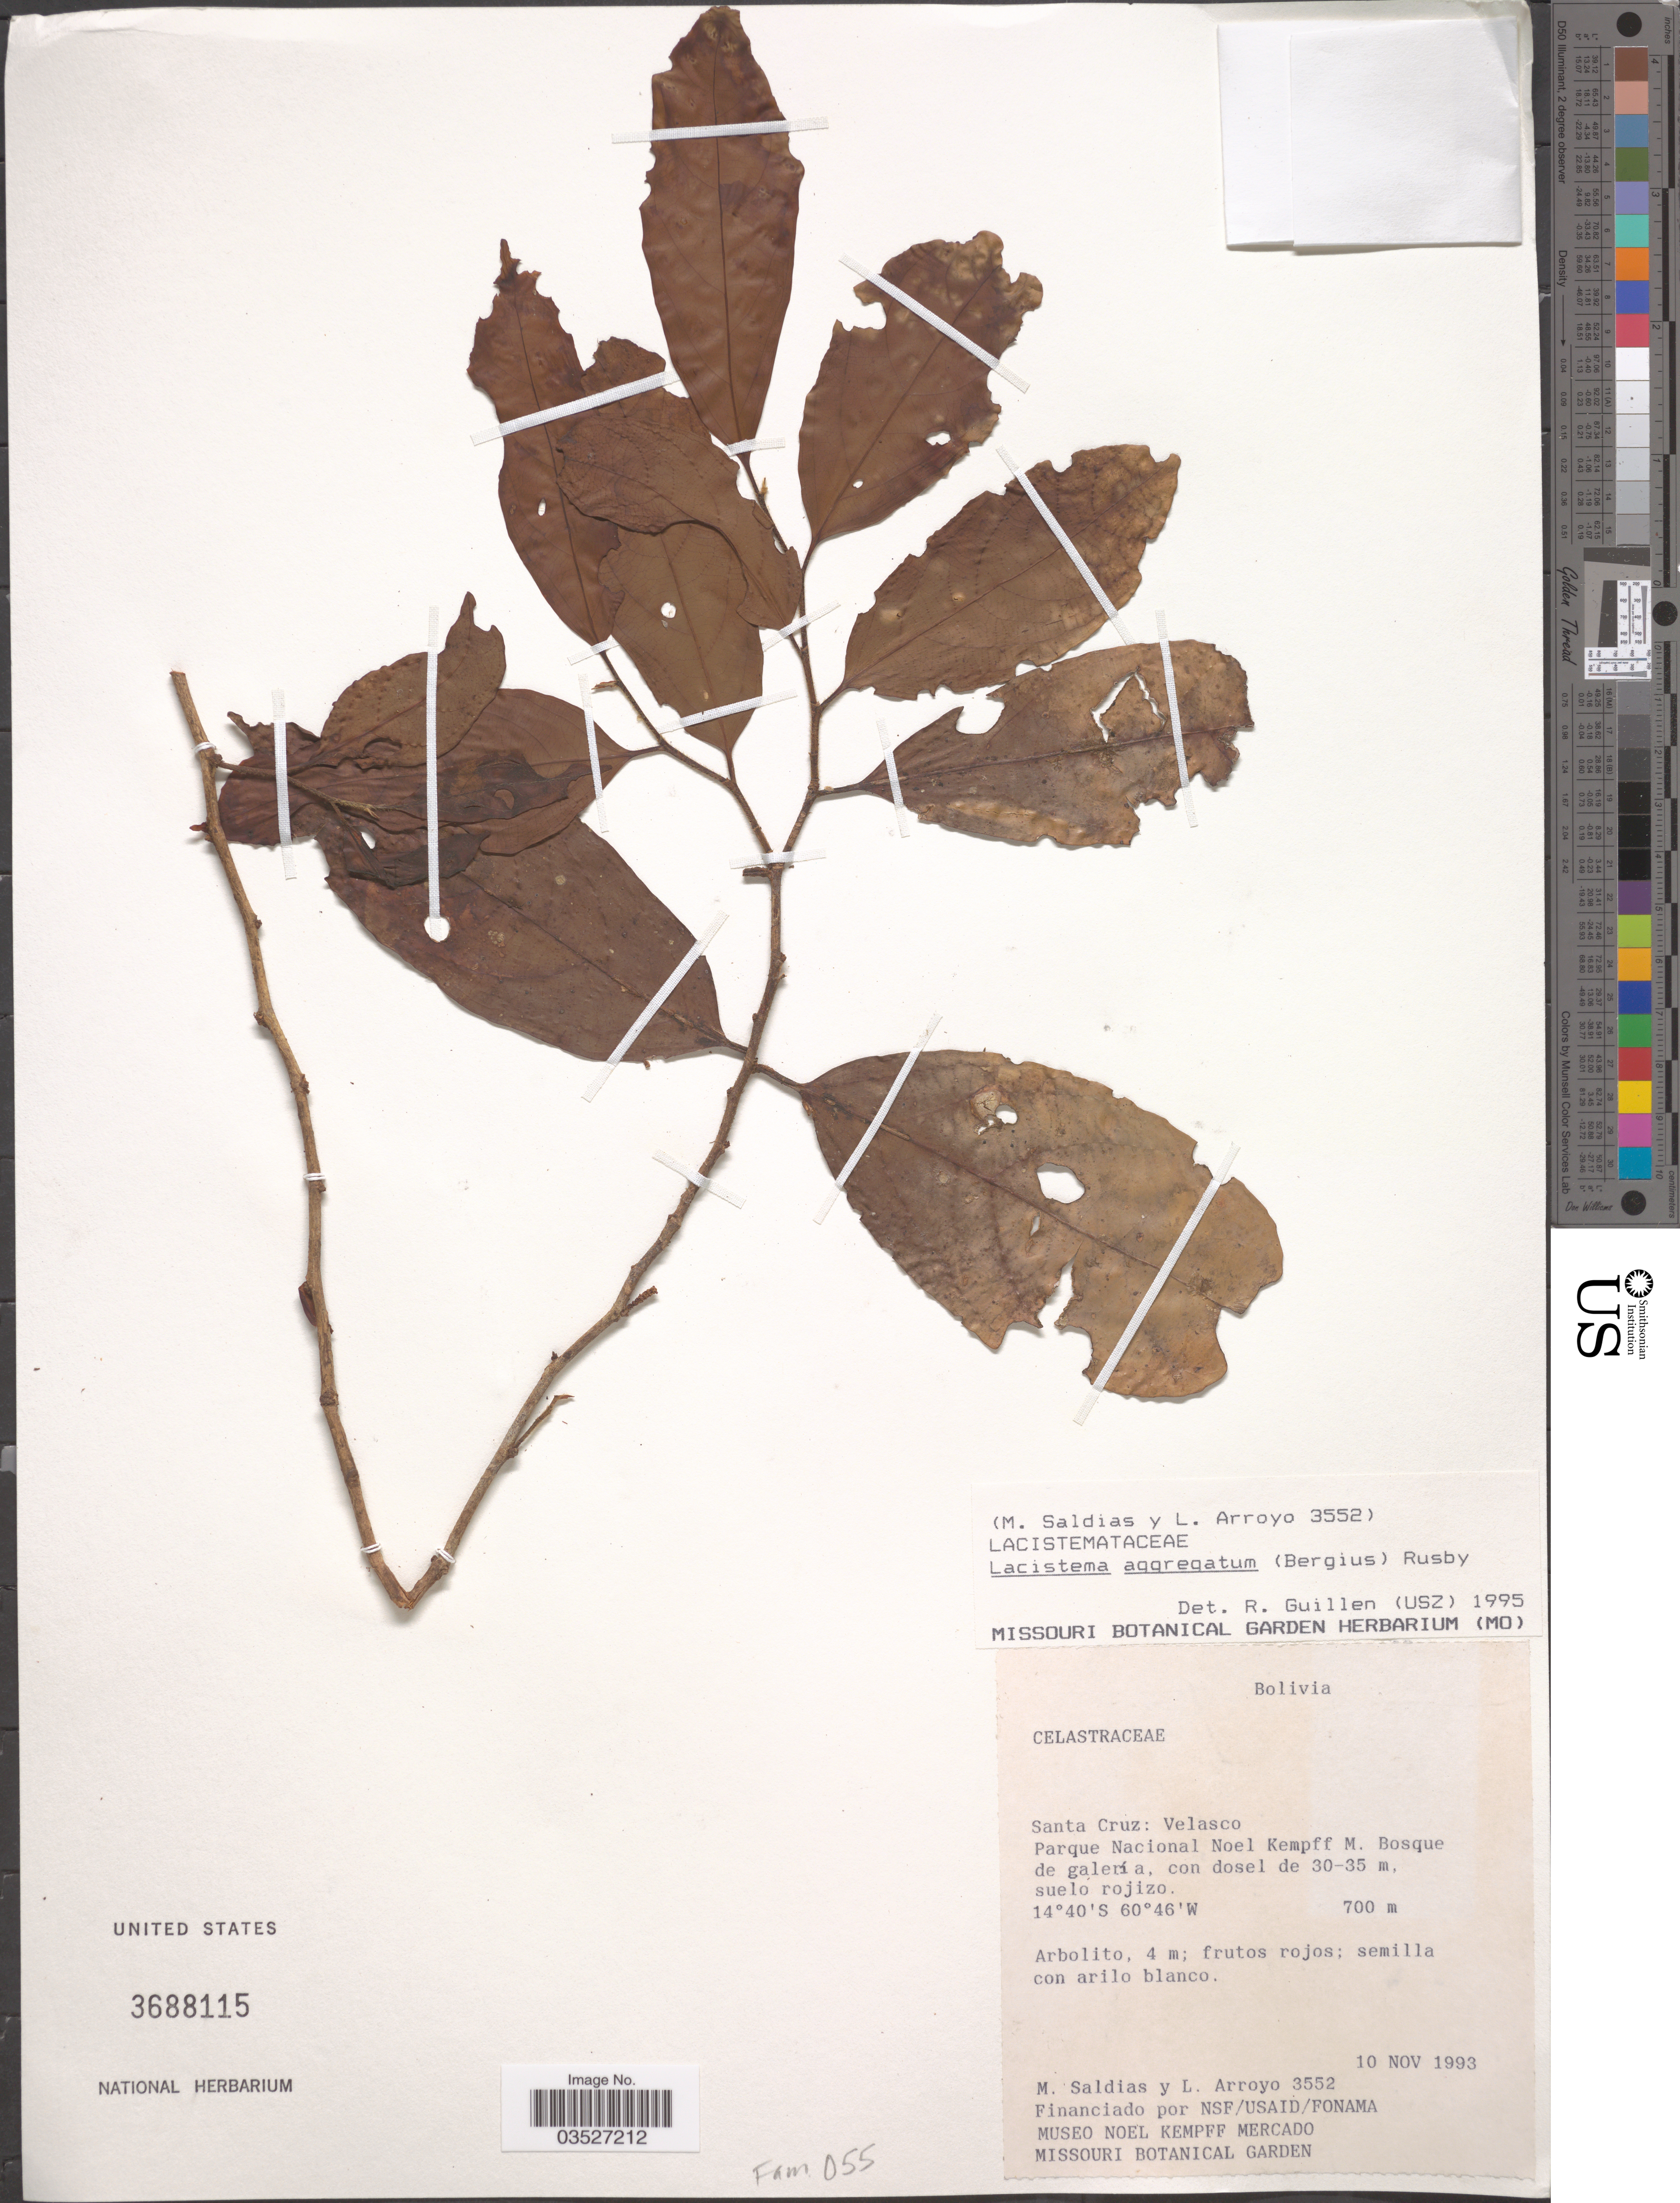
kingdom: Plantae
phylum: Tracheophyta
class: Magnoliopsida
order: Malpighiales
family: Lacistemataceae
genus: Lacistema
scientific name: Lacistema aggregatum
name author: (P.J. Bergius) Rusby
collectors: M. Saldias & L. Arroyo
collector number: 3552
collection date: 1993-11-10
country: Bolivia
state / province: Santa Cruz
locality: Velasco. Parque Nacional Noel Kempff M.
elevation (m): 700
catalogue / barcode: US 3688115